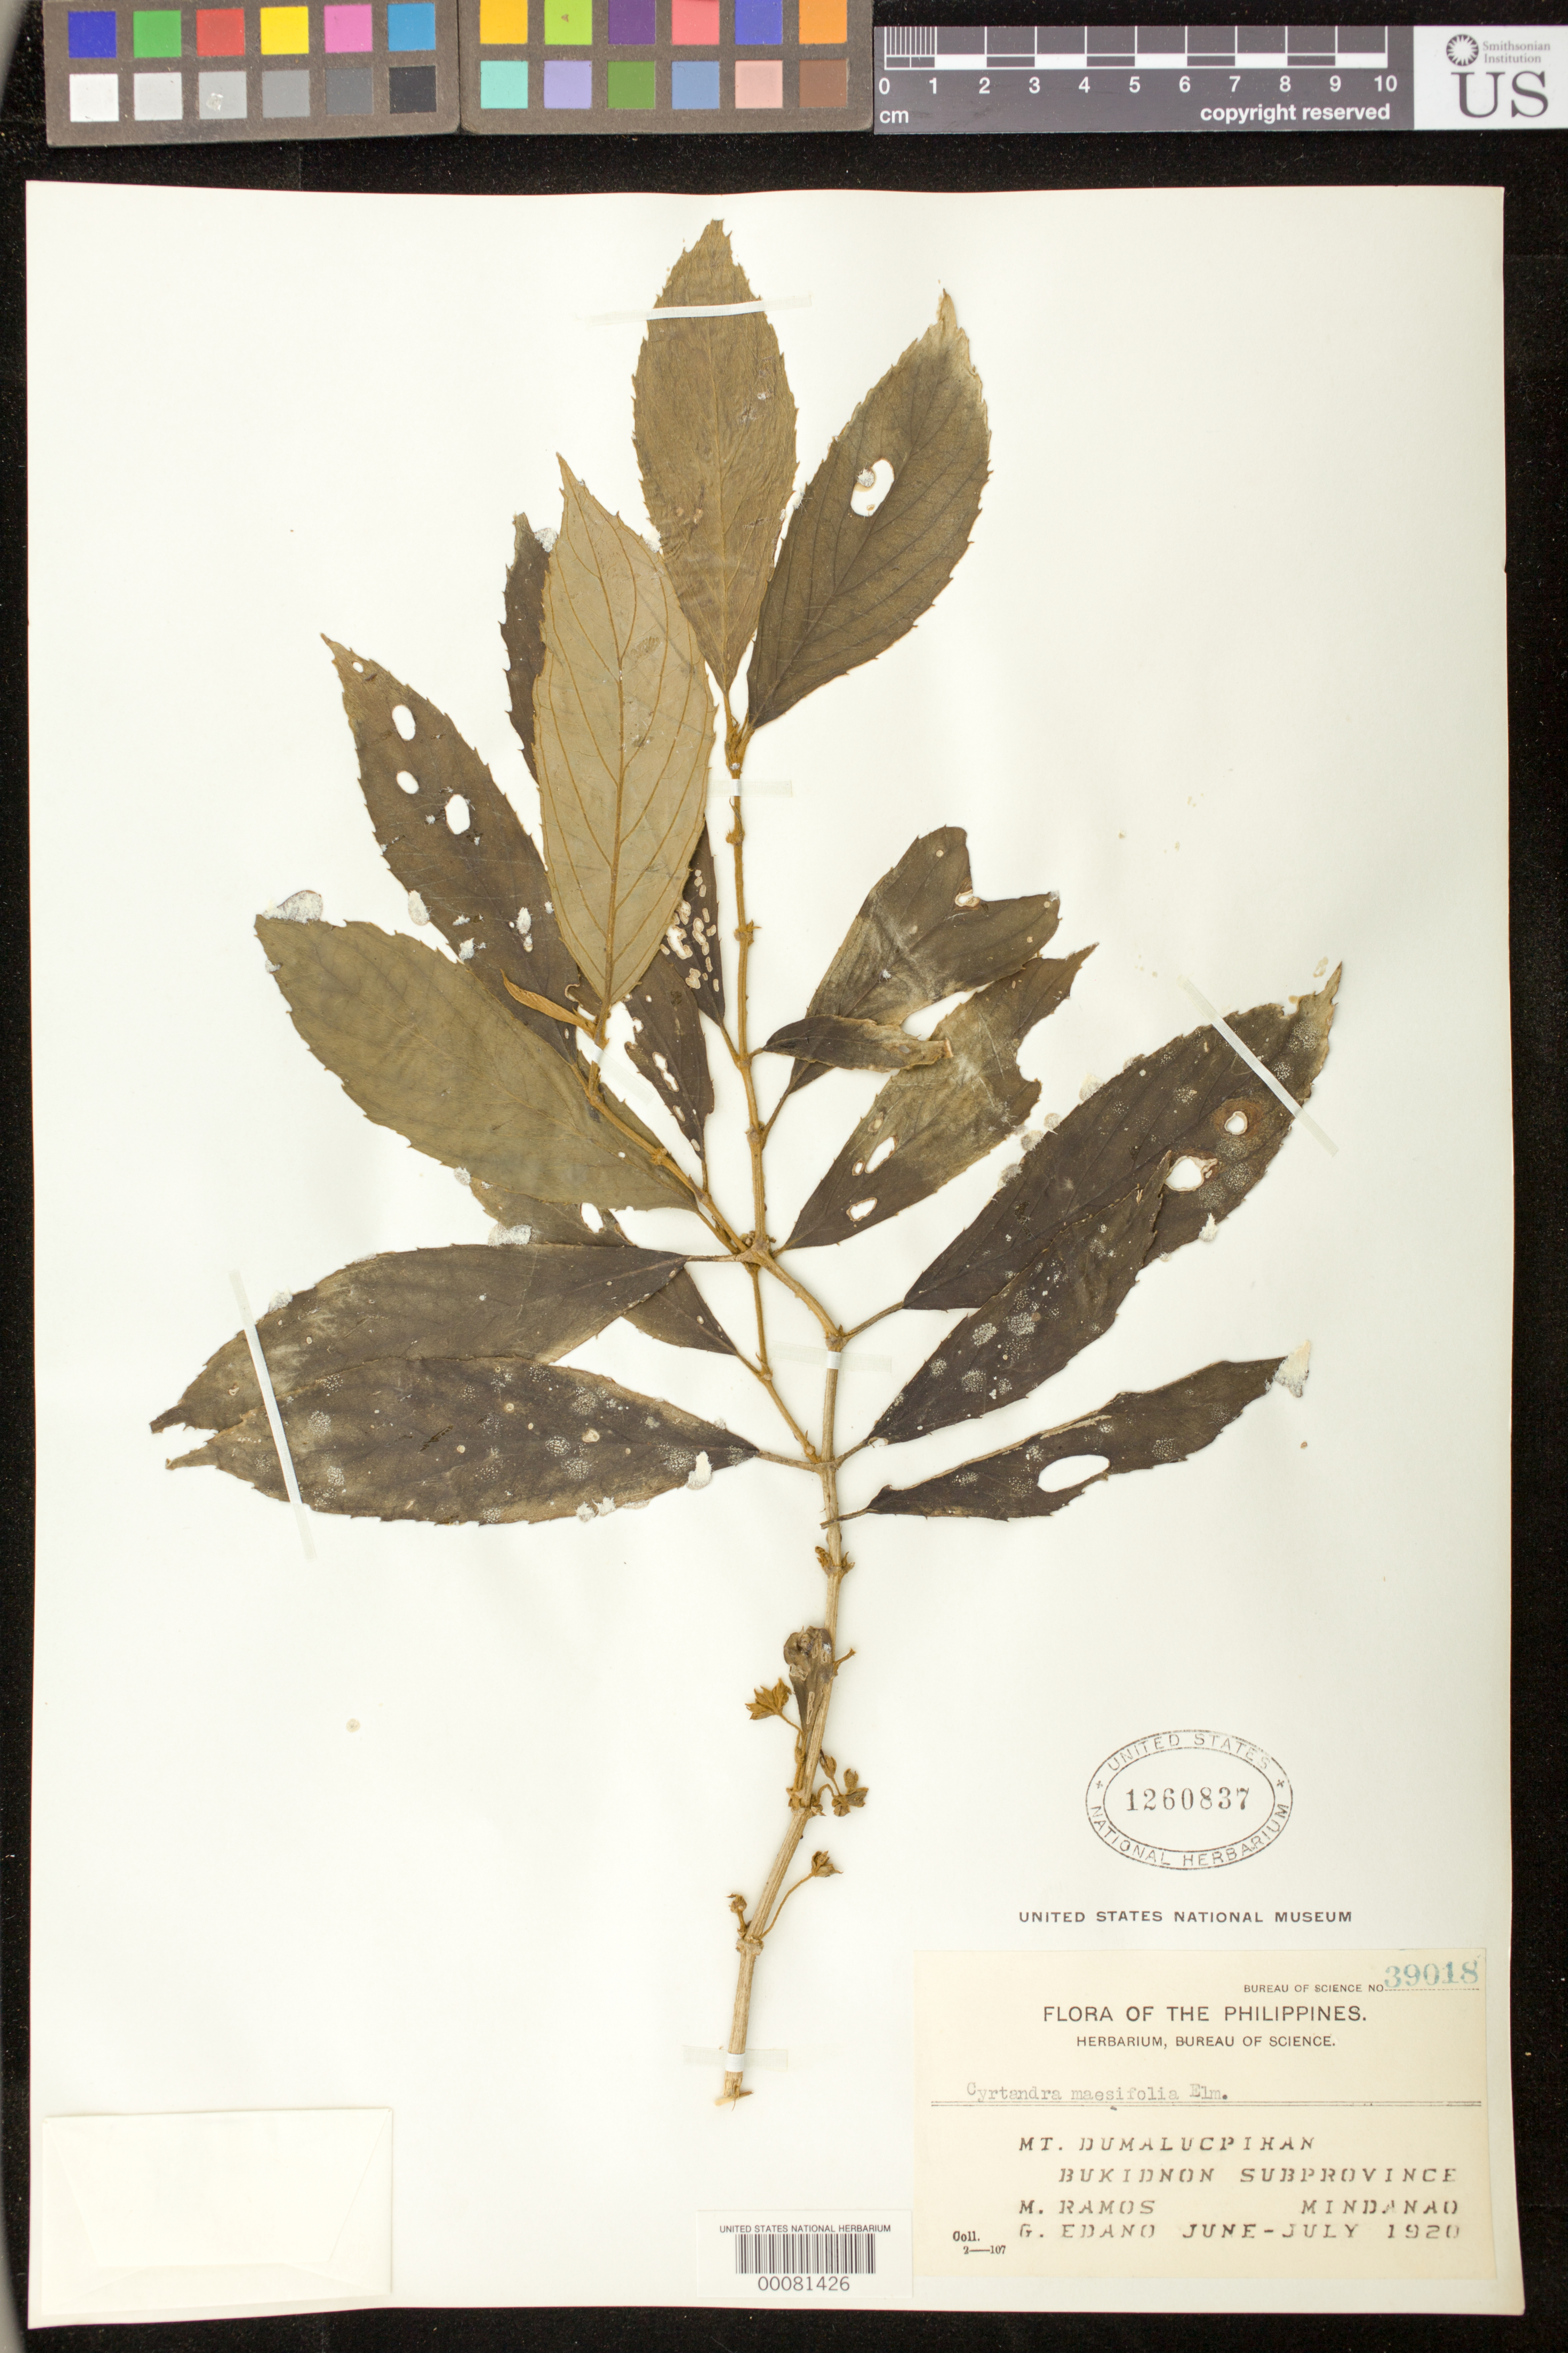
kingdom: Plantae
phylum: Tracheophyta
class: Magnoliopsida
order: Lamiales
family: Gesneriaceae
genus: Cyrtandra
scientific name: Cyrtandra maesifolia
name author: Elmer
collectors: M. Ramos & G. Edaño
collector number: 39018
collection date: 1920-06/1920-07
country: Philippines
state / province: Northern Mindanao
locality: Mt. Dumalucpihan, Bukidnon Subprovince, Mindanao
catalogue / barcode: US 1260837